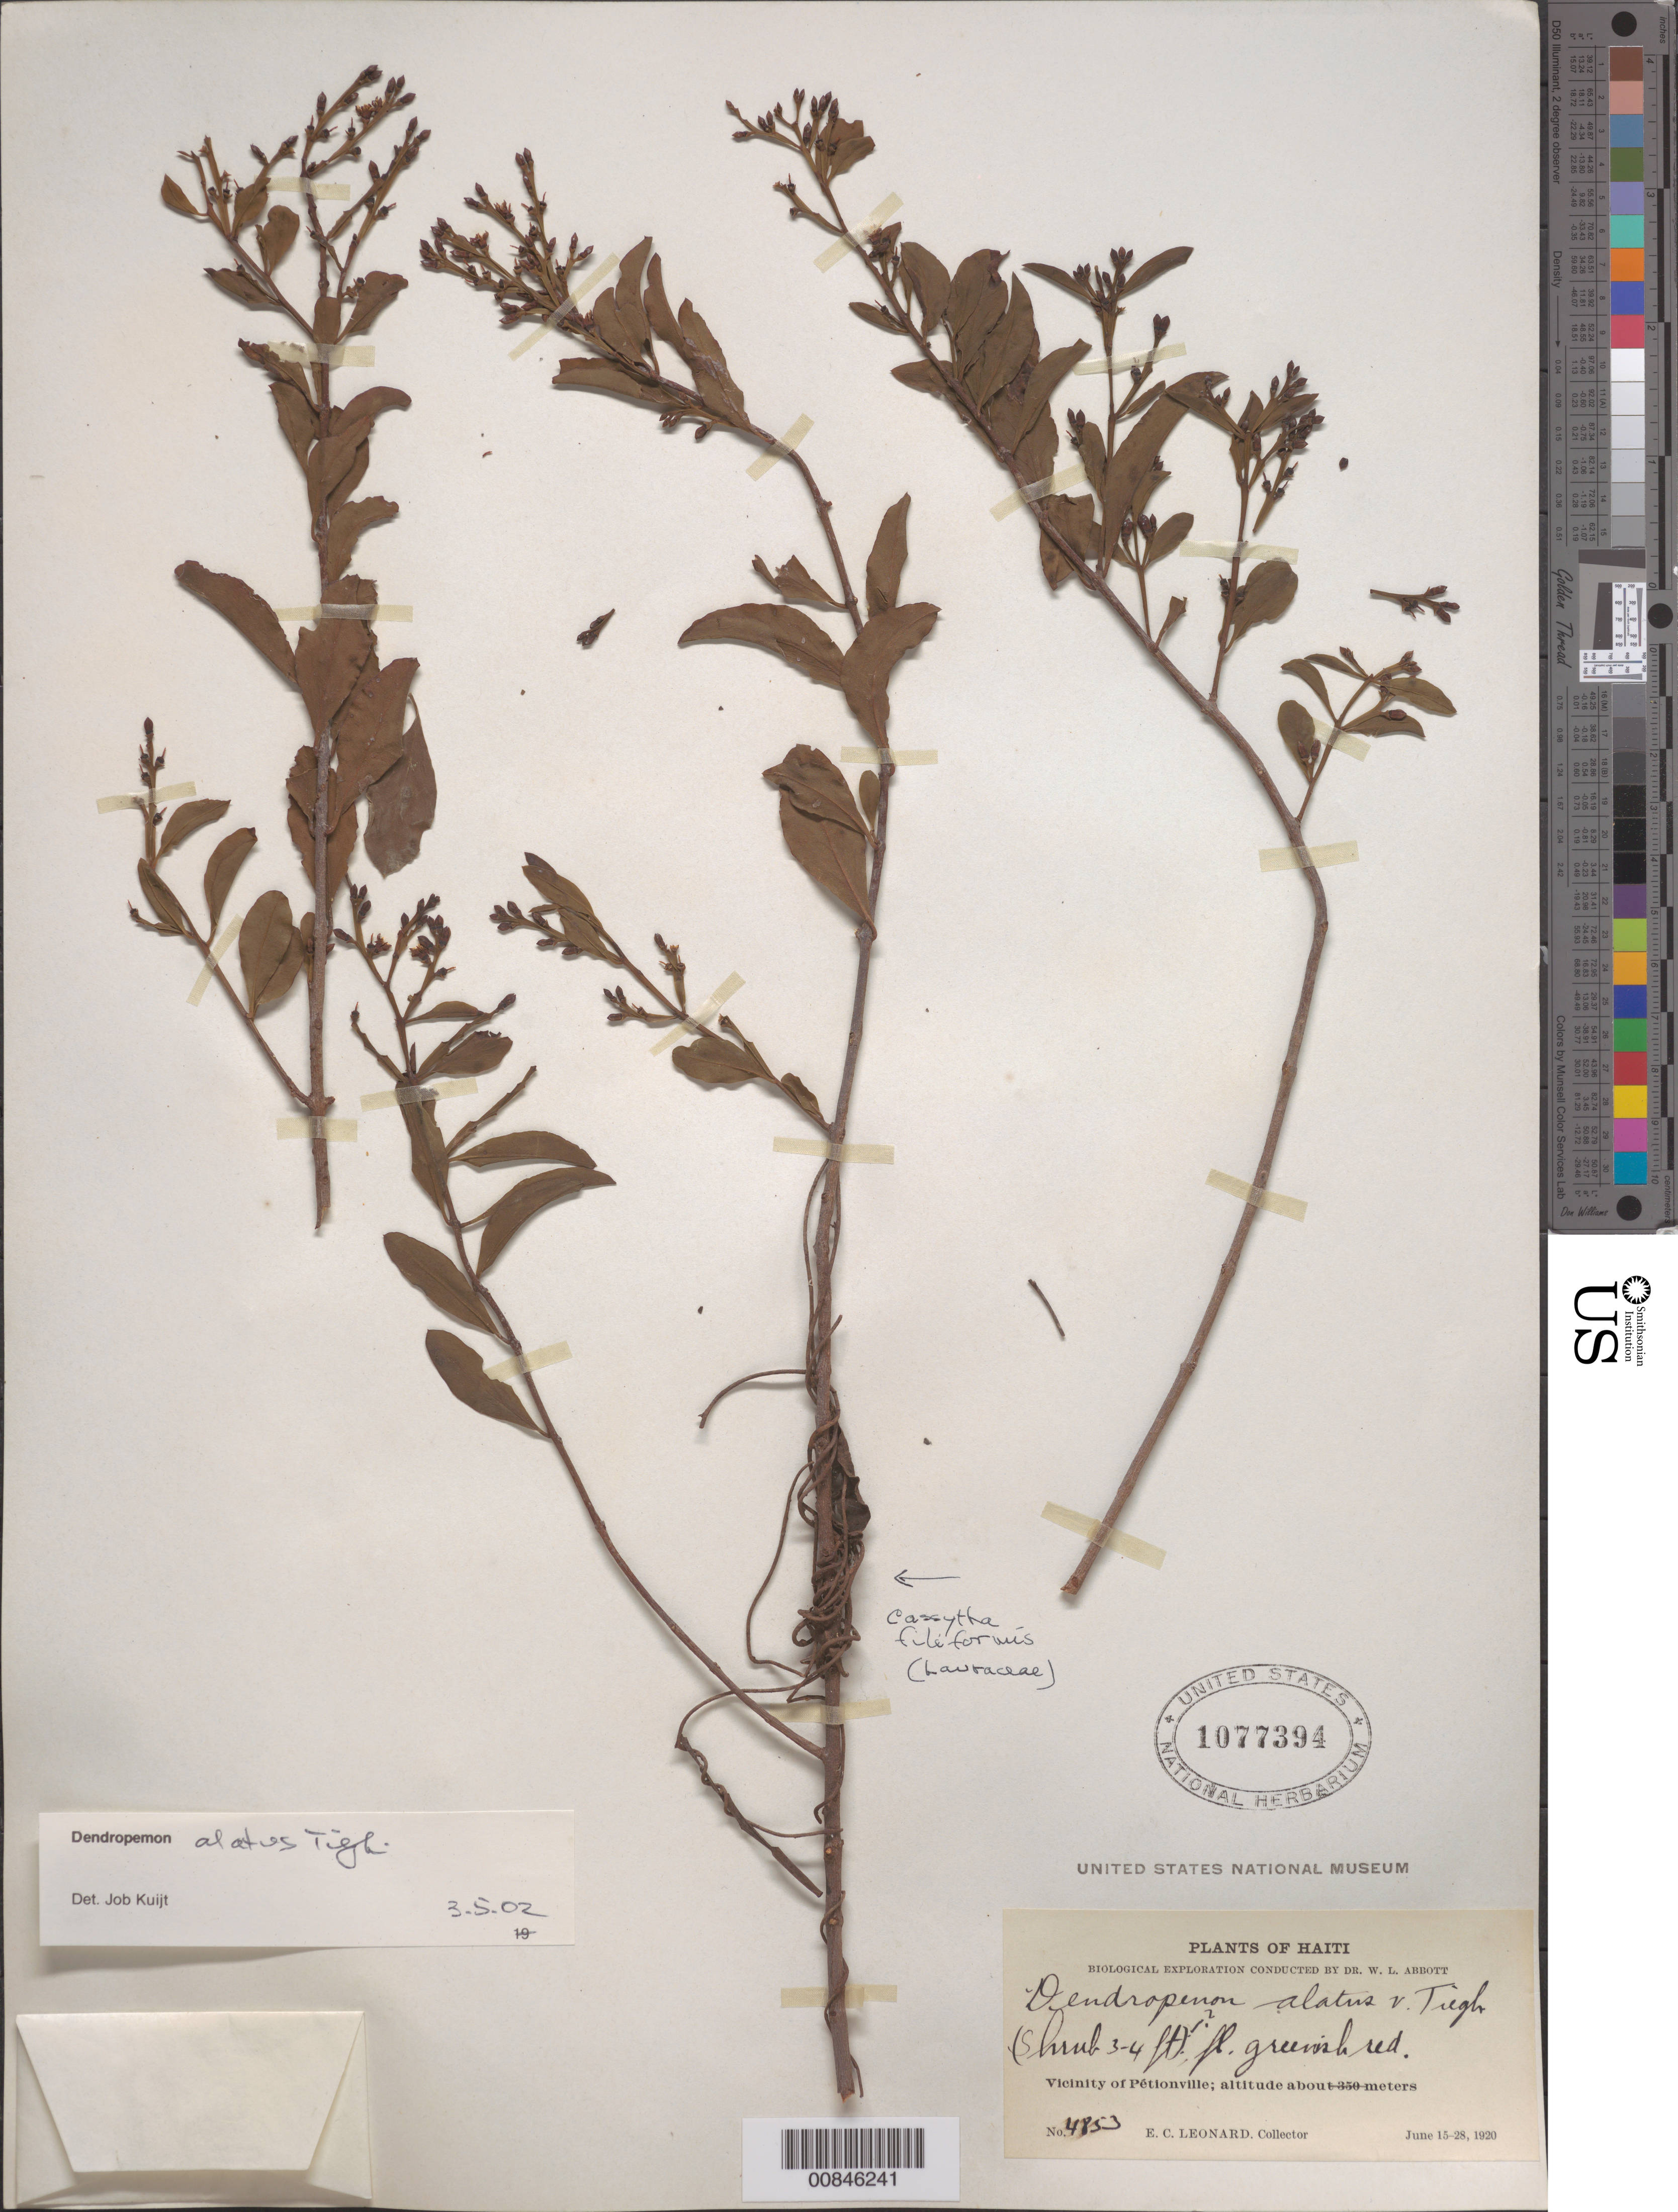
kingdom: Plantae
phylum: Tracheophyta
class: Magnoliopsida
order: Santalales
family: Loranthaceae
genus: Dendropemon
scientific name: Dendropemon alatus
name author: Tiegh.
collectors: E. C. Leonard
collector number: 4853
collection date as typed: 15 Jun 1920 to 28 Jun 1920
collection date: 1920-06-15/1920-06-28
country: Haiti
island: Hispaniola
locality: Vicinity of Pétionville.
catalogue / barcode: US 1077394